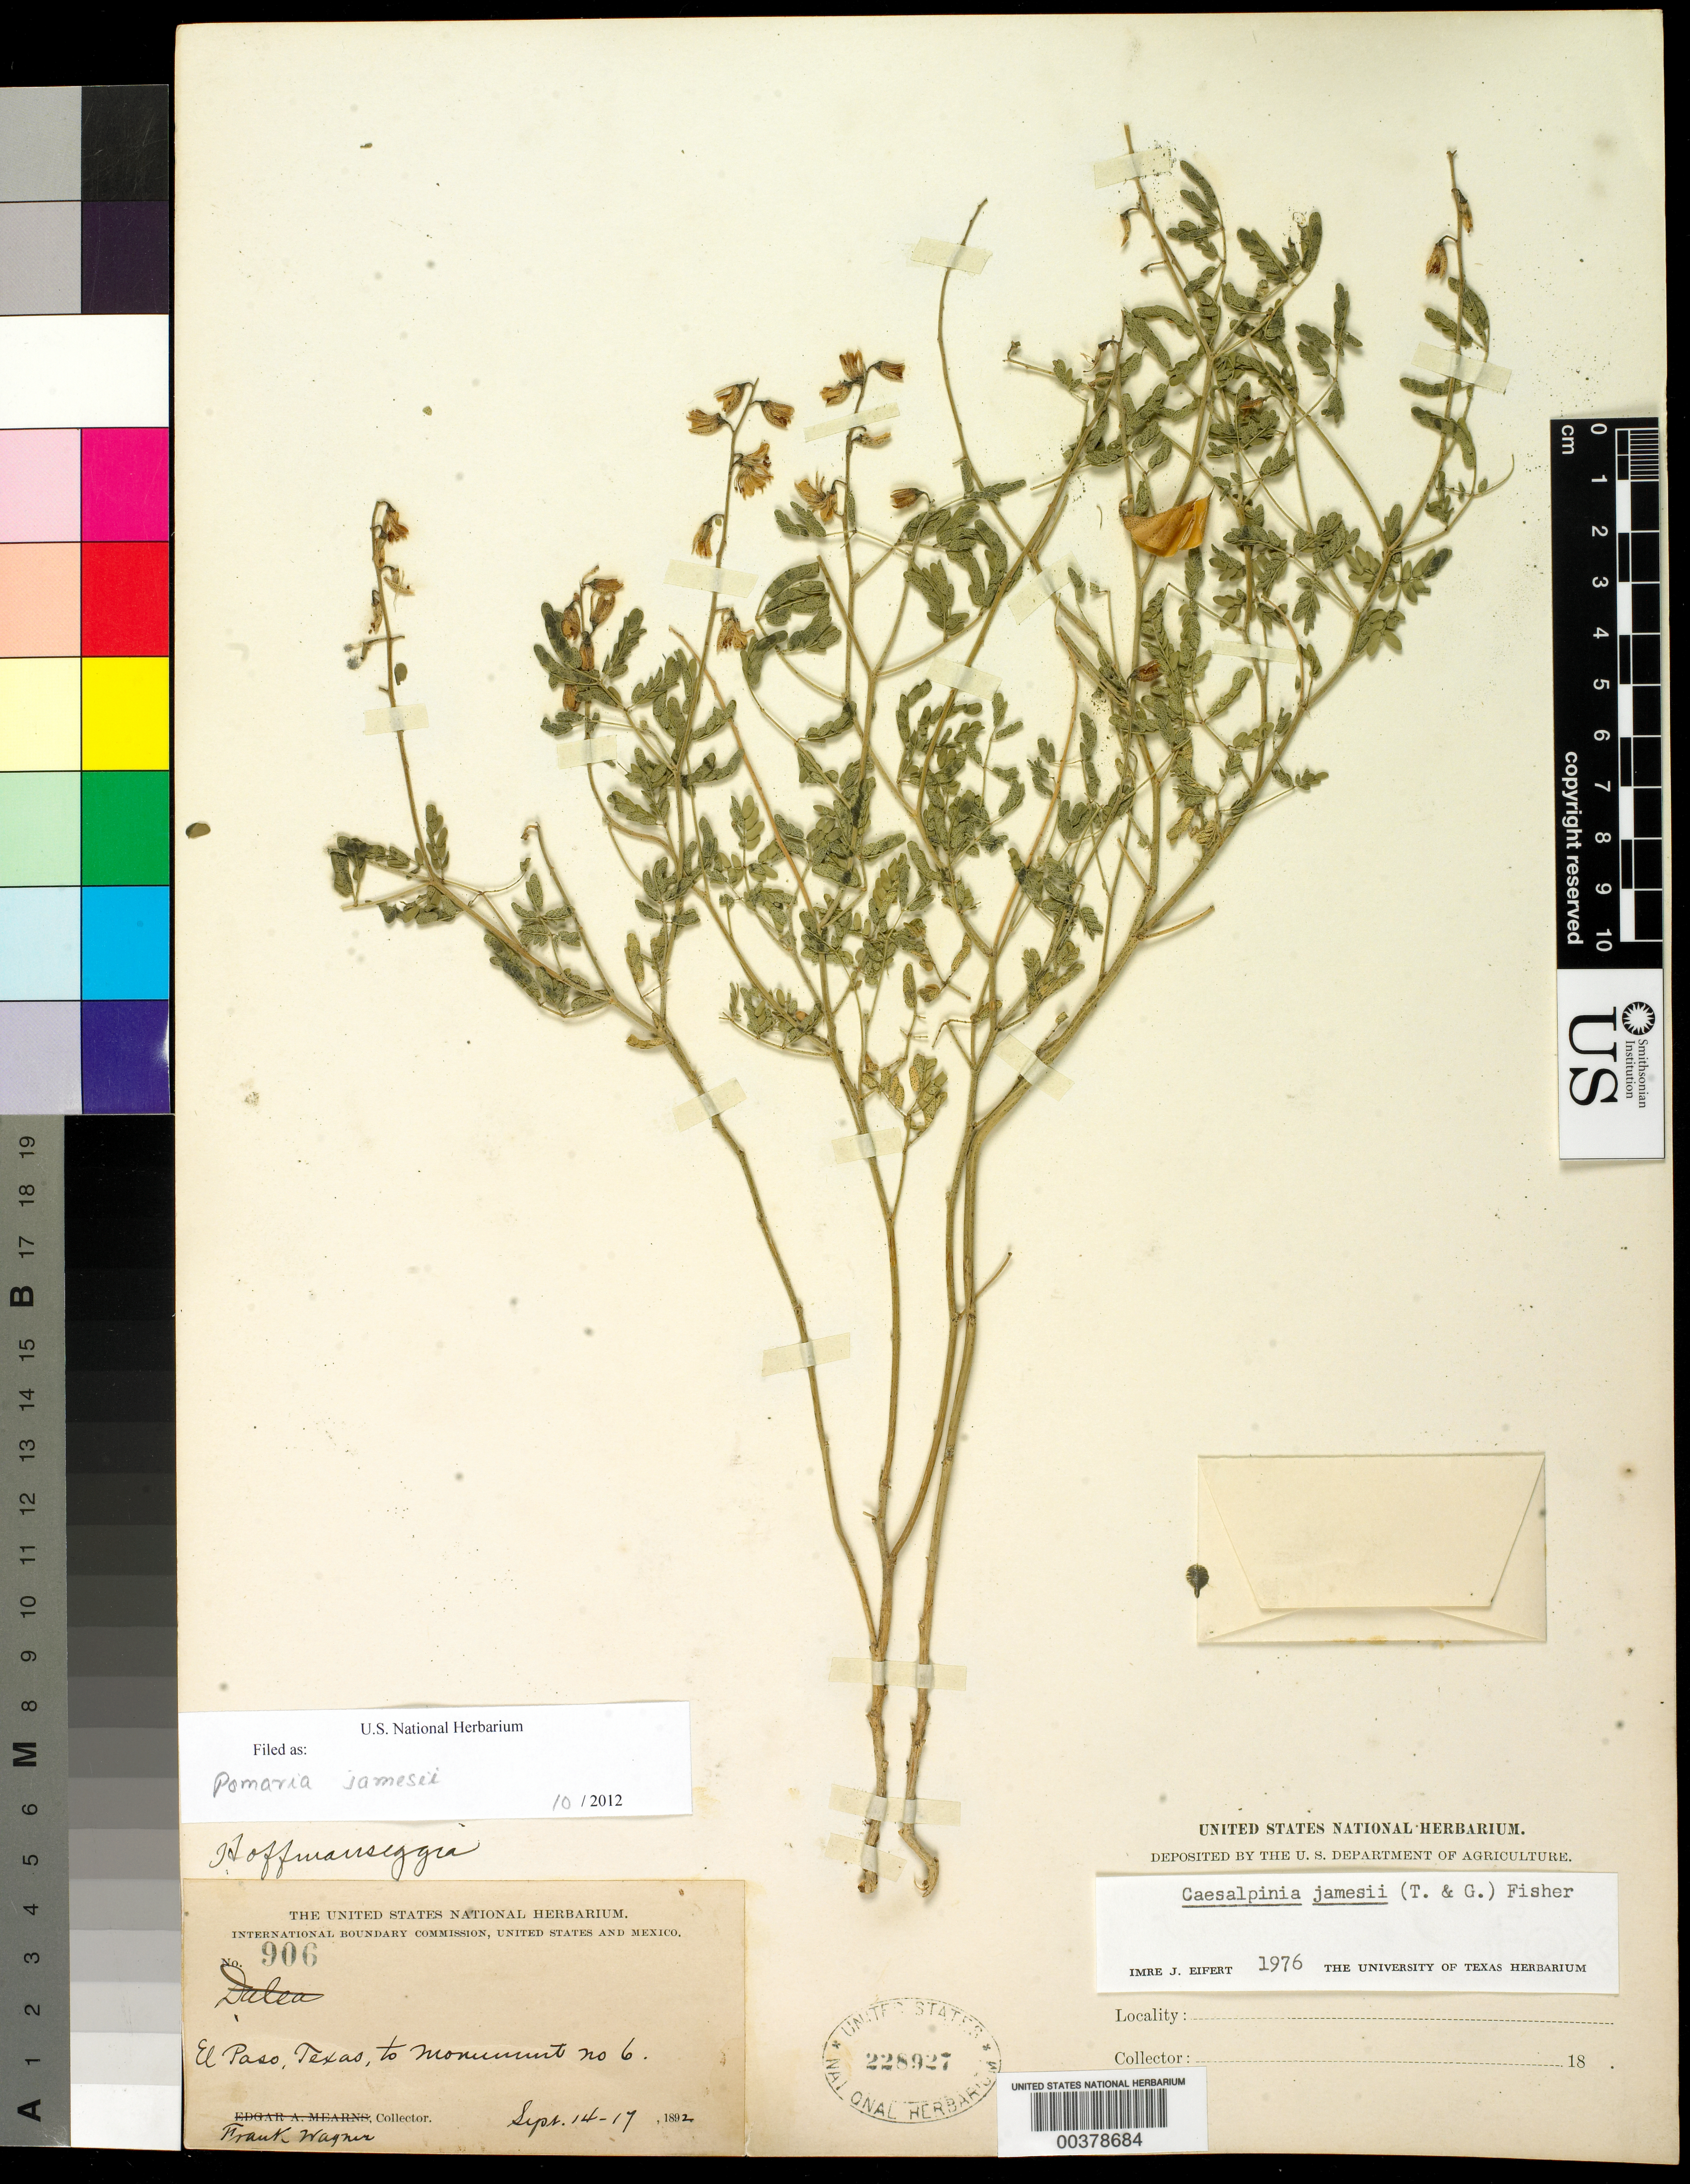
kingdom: Plantae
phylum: Tracheophyta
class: Magnoliopsida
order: Fabales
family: Fabaceae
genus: Pomaria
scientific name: Pomaria jamesii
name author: (Torr. & A. Gray) Walp.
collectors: F. Wagner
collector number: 906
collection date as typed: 14 Sep 1892 to 17 Sep 1892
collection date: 1892-09-14/1892-09-17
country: United States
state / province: Texas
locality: El paso to monument no. 6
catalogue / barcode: US 228927